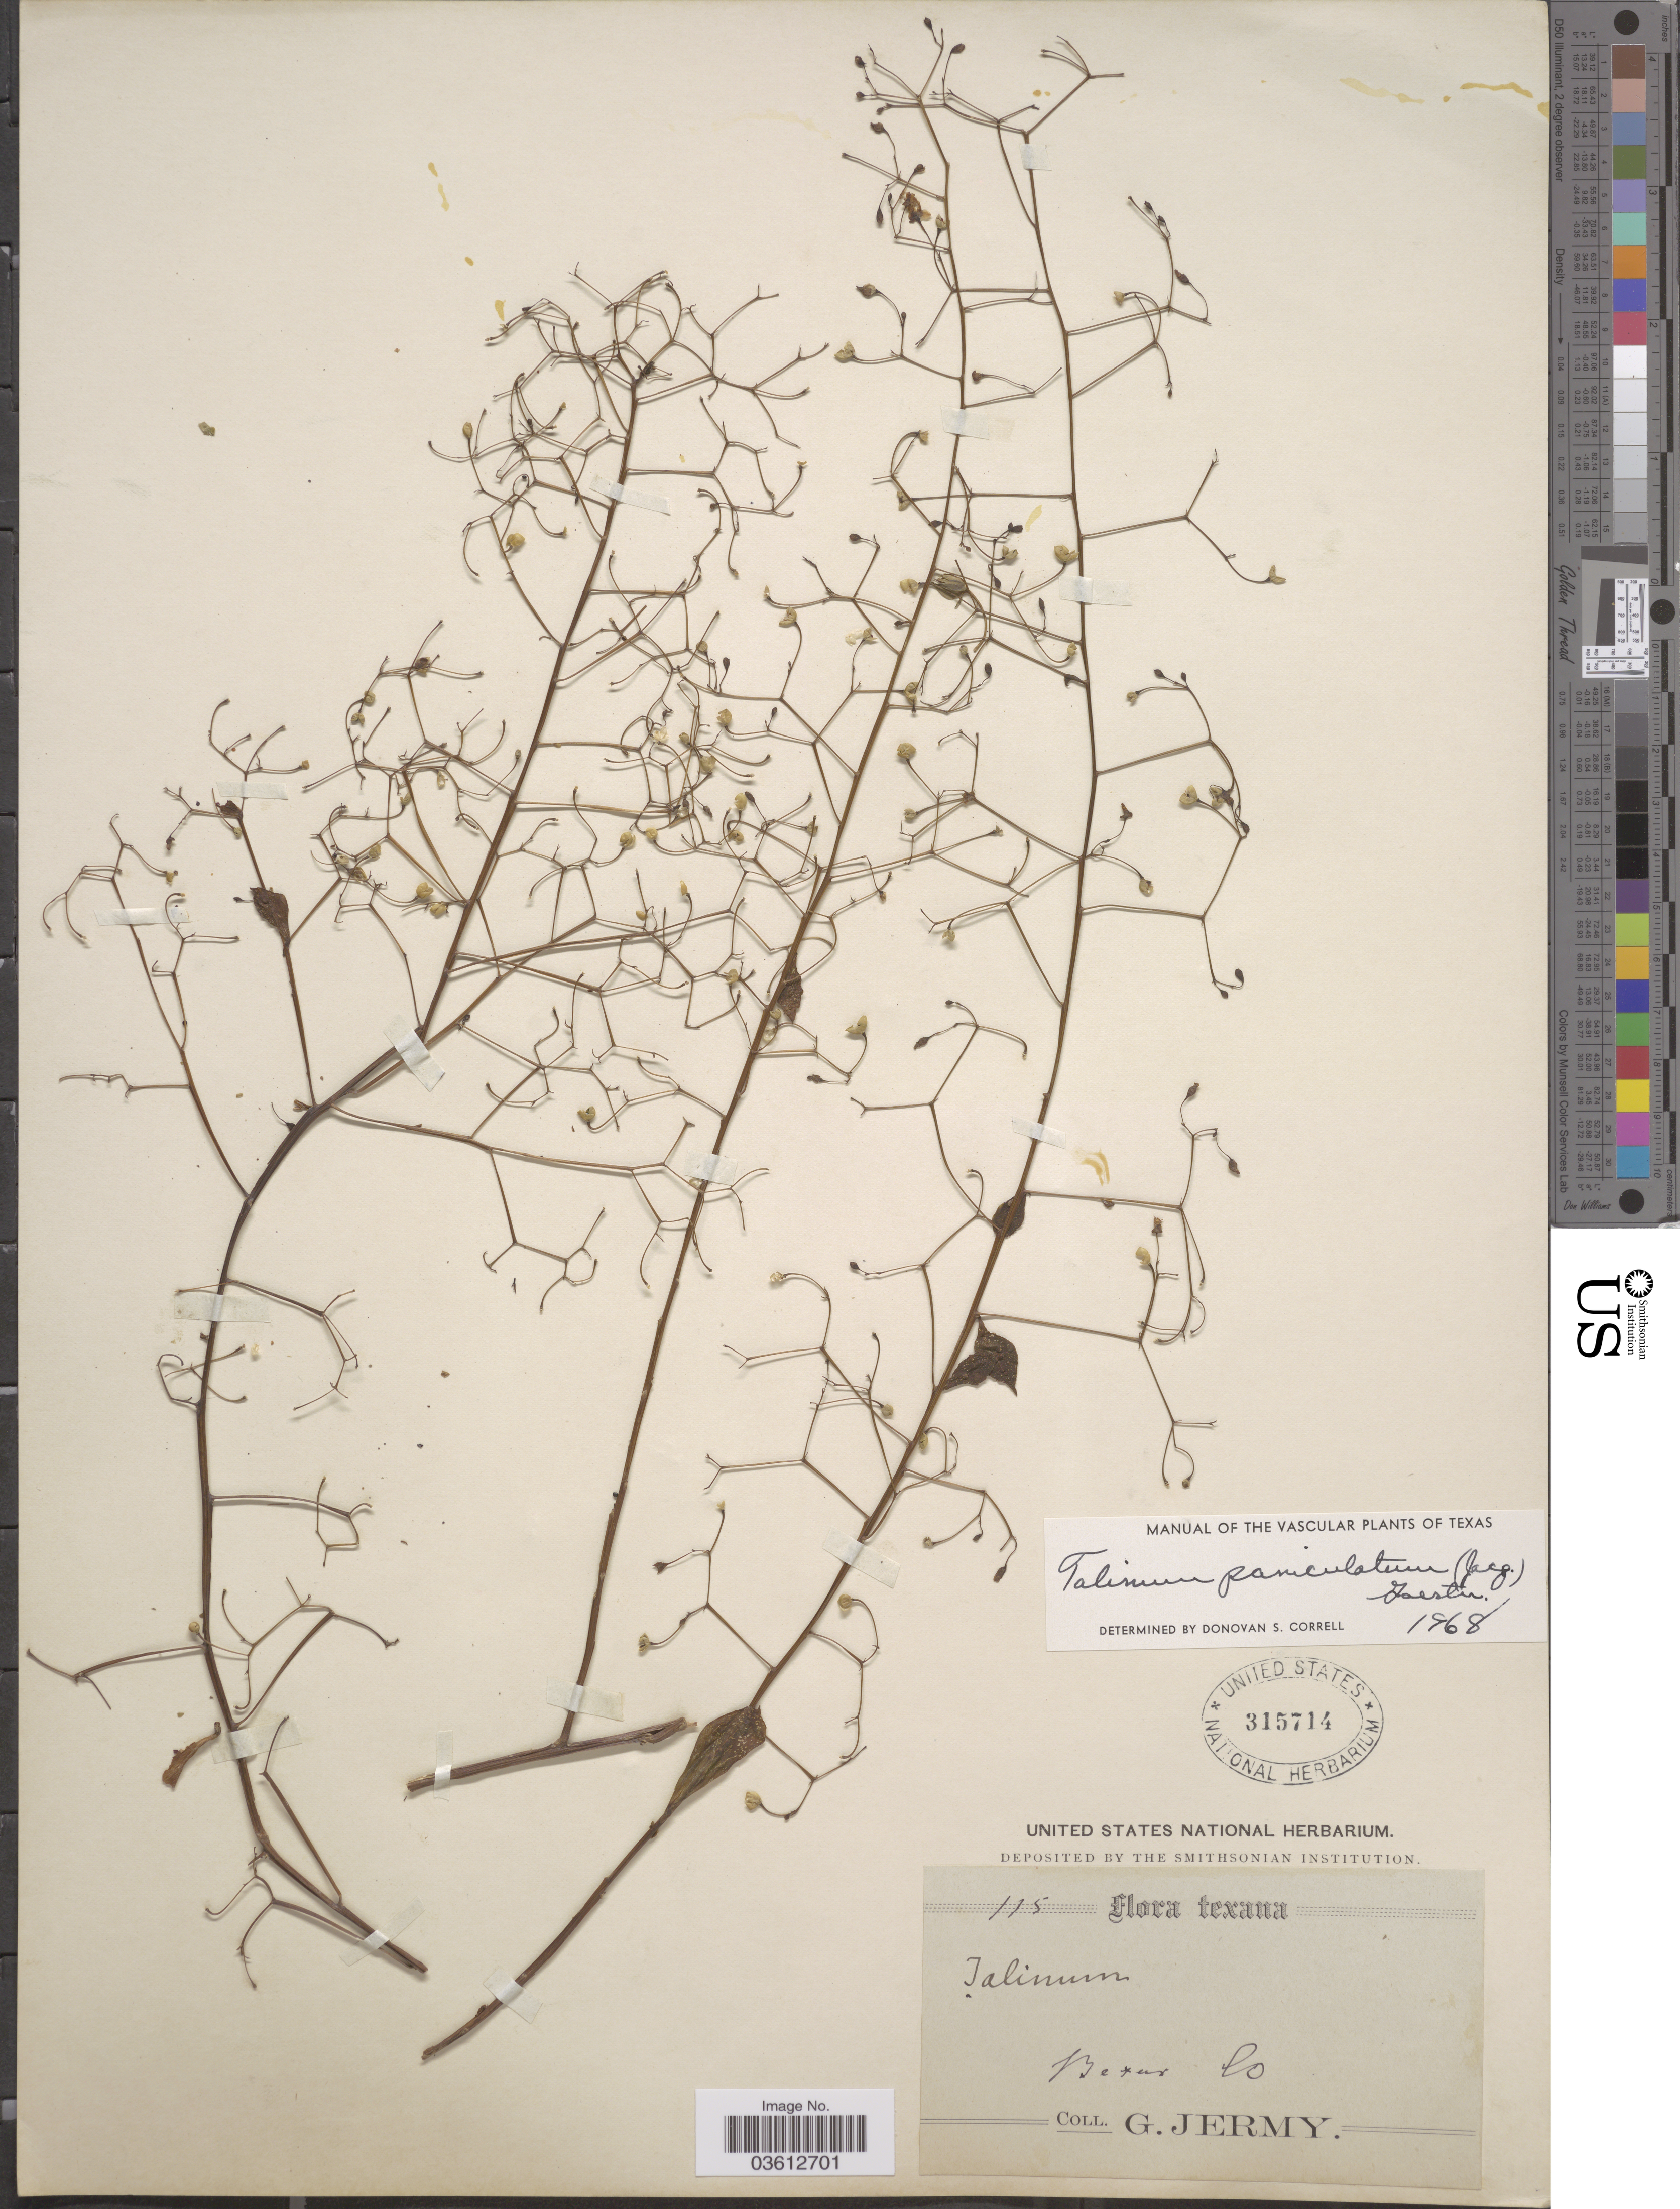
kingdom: Plantae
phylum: Tracheophyta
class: Magnoliopsida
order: Caryophyllales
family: Talinaceae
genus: Talinum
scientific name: Talinum paniculatum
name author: (Jacq.) Gaertn.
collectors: G. Jermy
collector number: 115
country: United States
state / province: Texas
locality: Bexar Co.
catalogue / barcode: US 315714